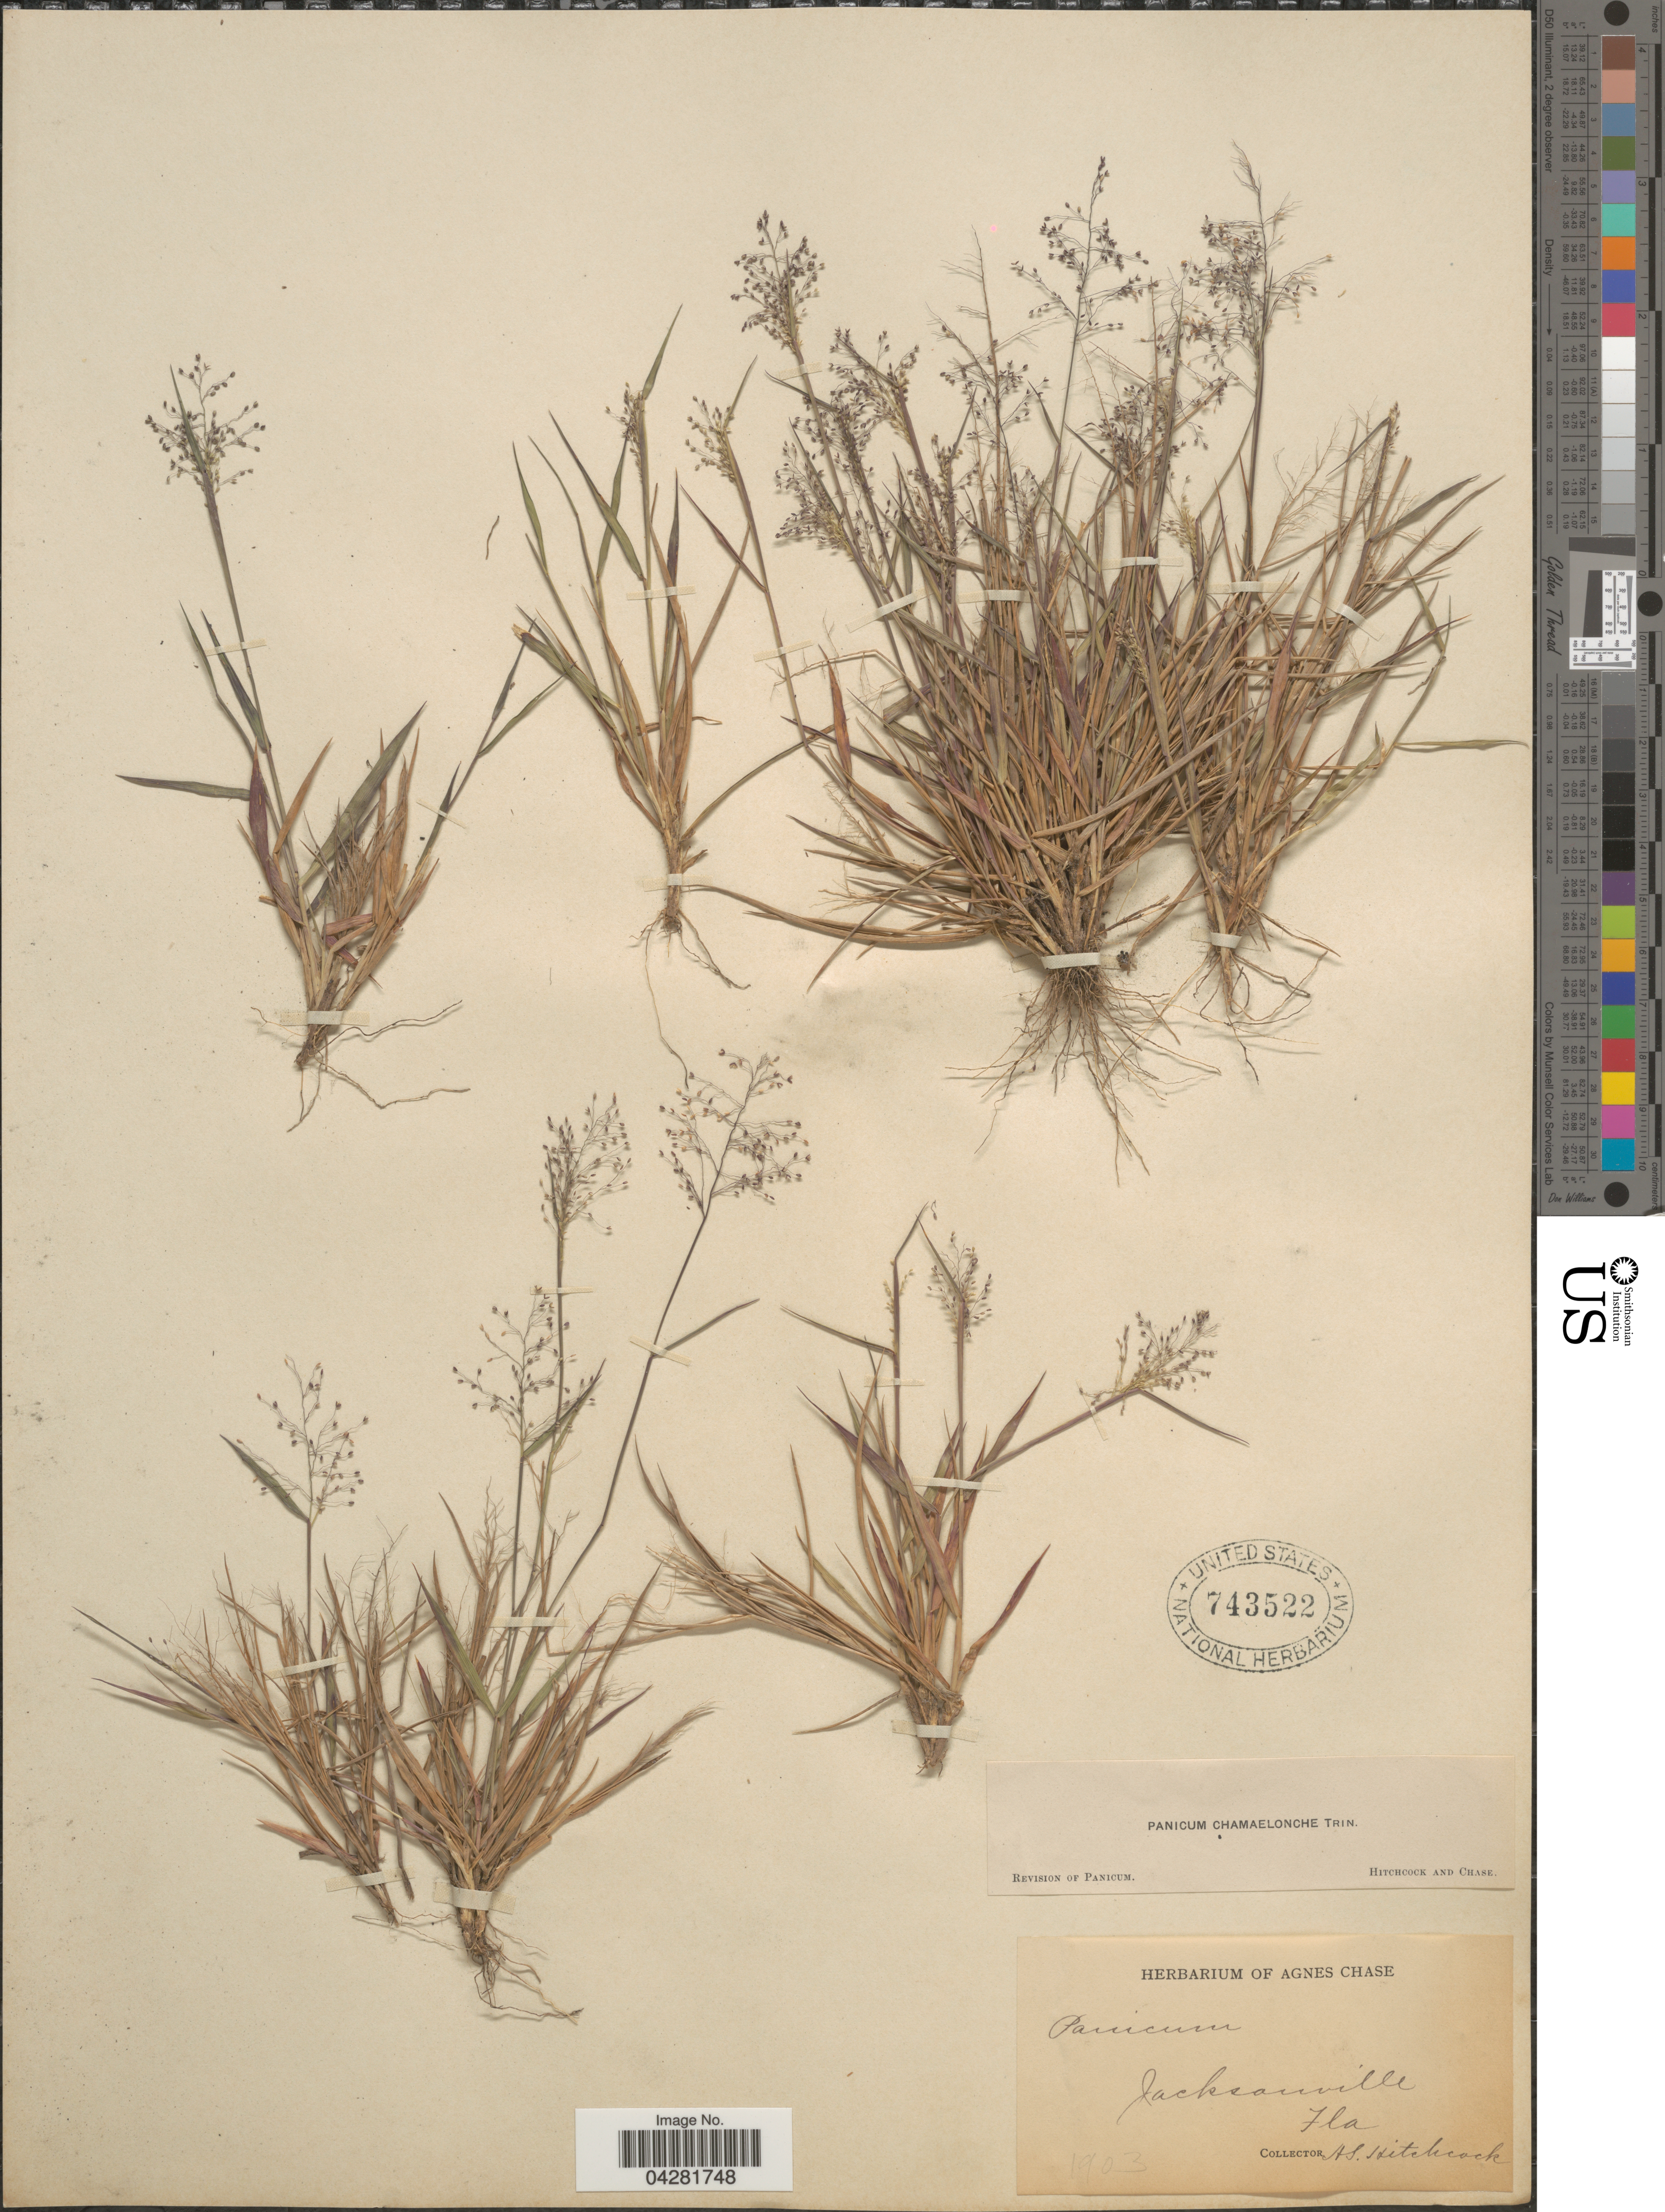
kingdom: Plantae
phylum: Tracheophyta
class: Liliopsida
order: Poales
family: Poaceae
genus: Dichanthelium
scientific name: Dichanthelium ensifolium var. ensifolium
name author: (Baldwin ex Elliot) Gould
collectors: A. S. Hitchcock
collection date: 1903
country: United States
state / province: Florida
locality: Jacksonville.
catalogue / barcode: US 743522